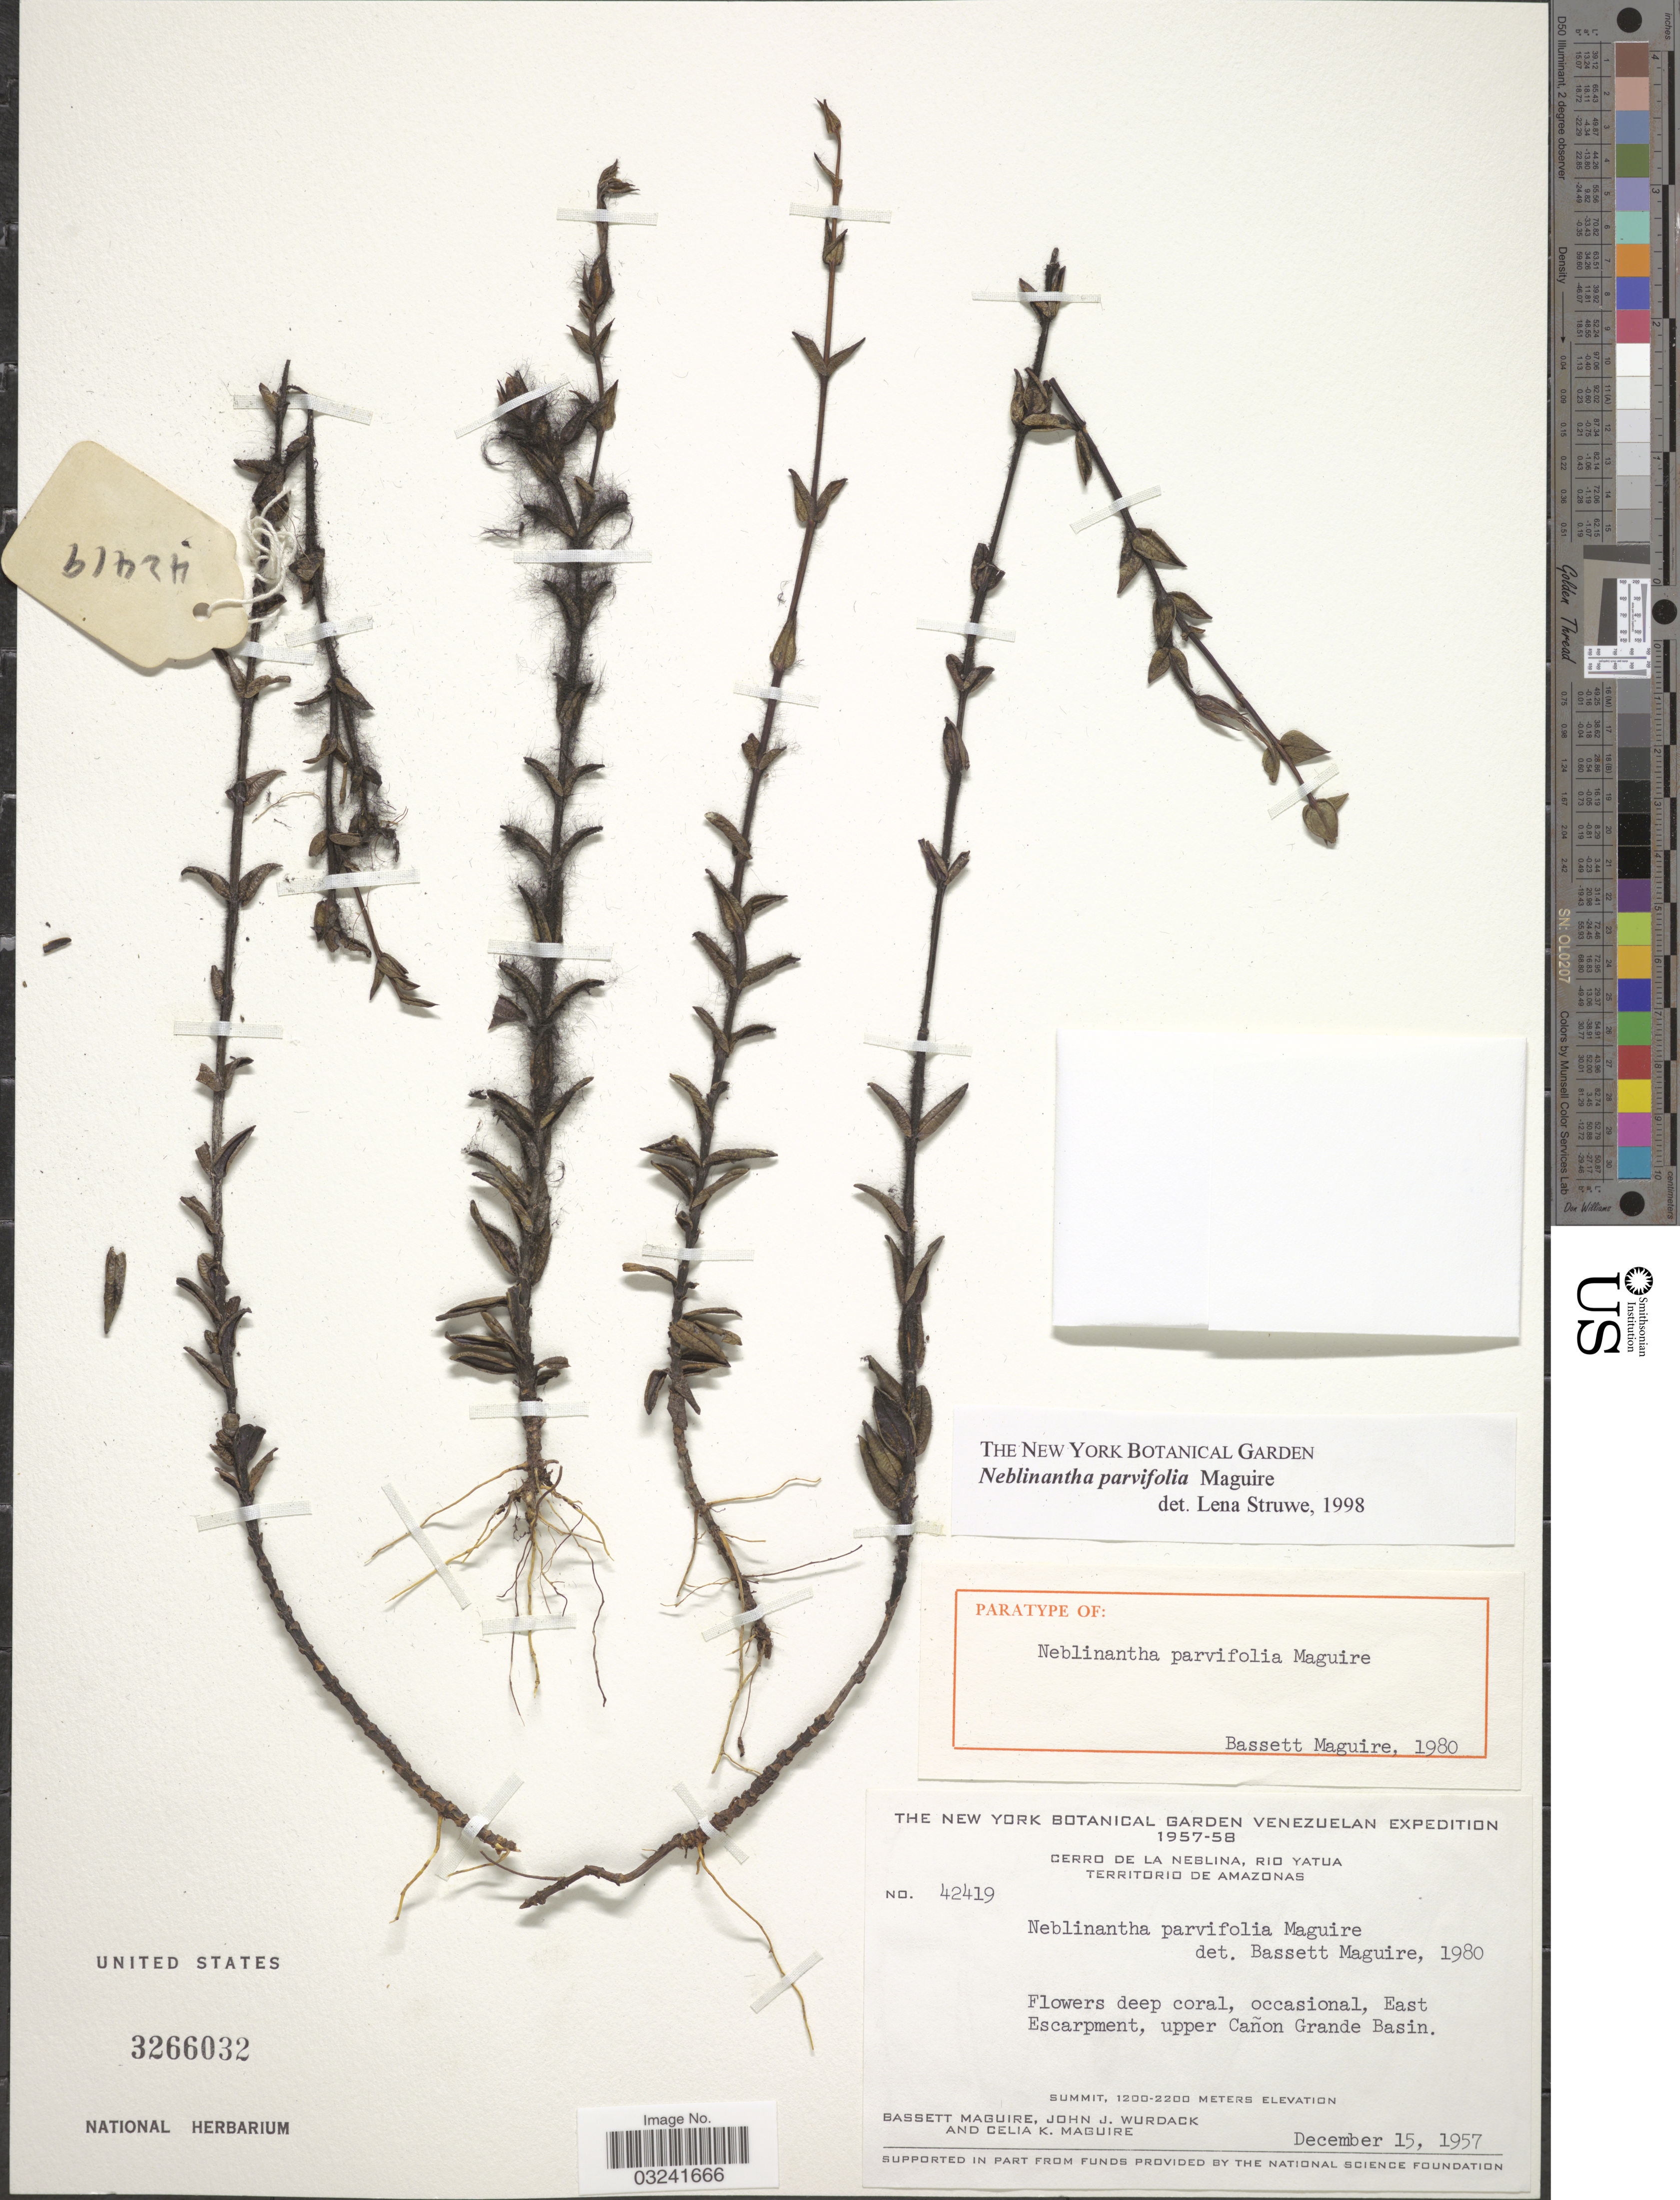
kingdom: Plantae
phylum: Tracheophyta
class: Magnoliopsida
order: Gentianales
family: Gentianaceae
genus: Neblinantha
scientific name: Neblinantha parvifolia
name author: Maguire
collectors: B. Maguire, J. J. Wurdack & C. K. Maguire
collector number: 42419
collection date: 1957-12-15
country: Venezuela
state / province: Amazonas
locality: Cerro de La Neblina, Rio Yatua, Territorio De Amazonas, East Escarpment, upper Cañon Grande Basin.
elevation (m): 1200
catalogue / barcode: US 3266032